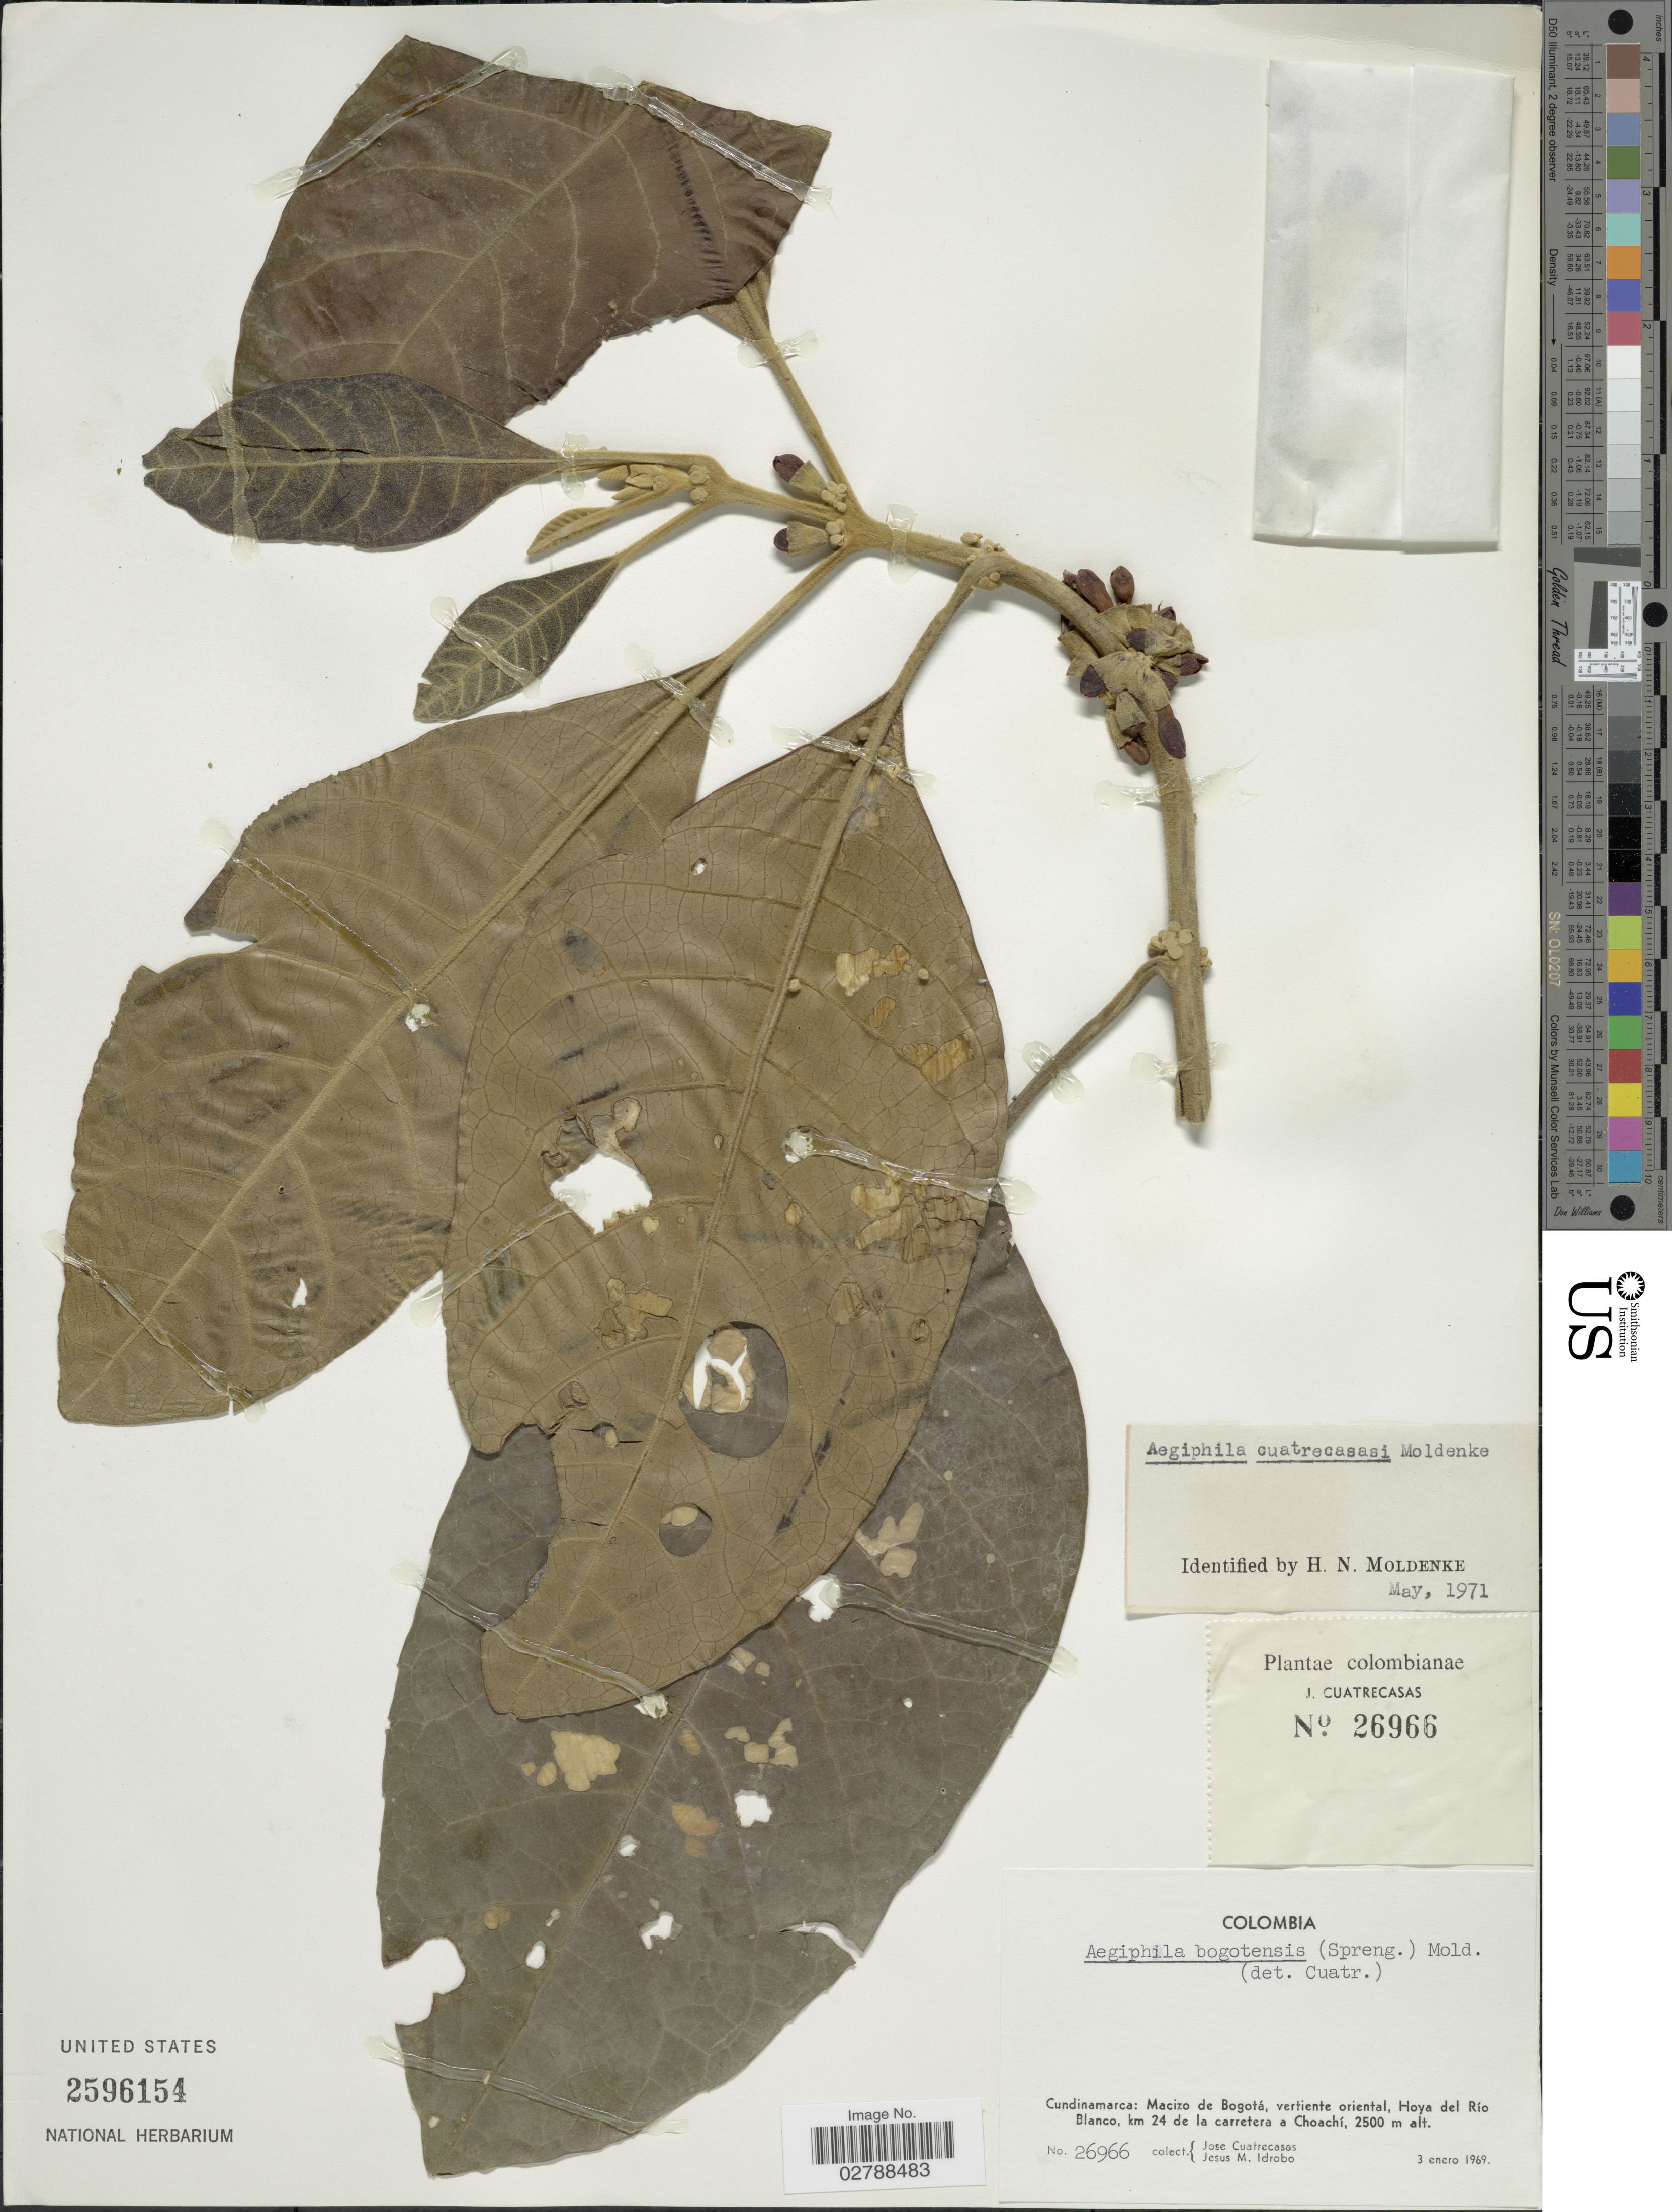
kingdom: Plantae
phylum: Tracheophyta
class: Magnoliopsida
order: Lamiales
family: Lamiaceae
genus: Aegiphila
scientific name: Aegiphila cuatrecasasii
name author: Moldenke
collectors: J. Cuatrecasas & J. M. Idrobo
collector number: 26966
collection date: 1969-01-03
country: Colombia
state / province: Cundinamarca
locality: Macizo de Bogotá, vertiente oriental, Hoya del Río Blanco, km 24 de la carretera a Choachí.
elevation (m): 2500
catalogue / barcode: US 2596154